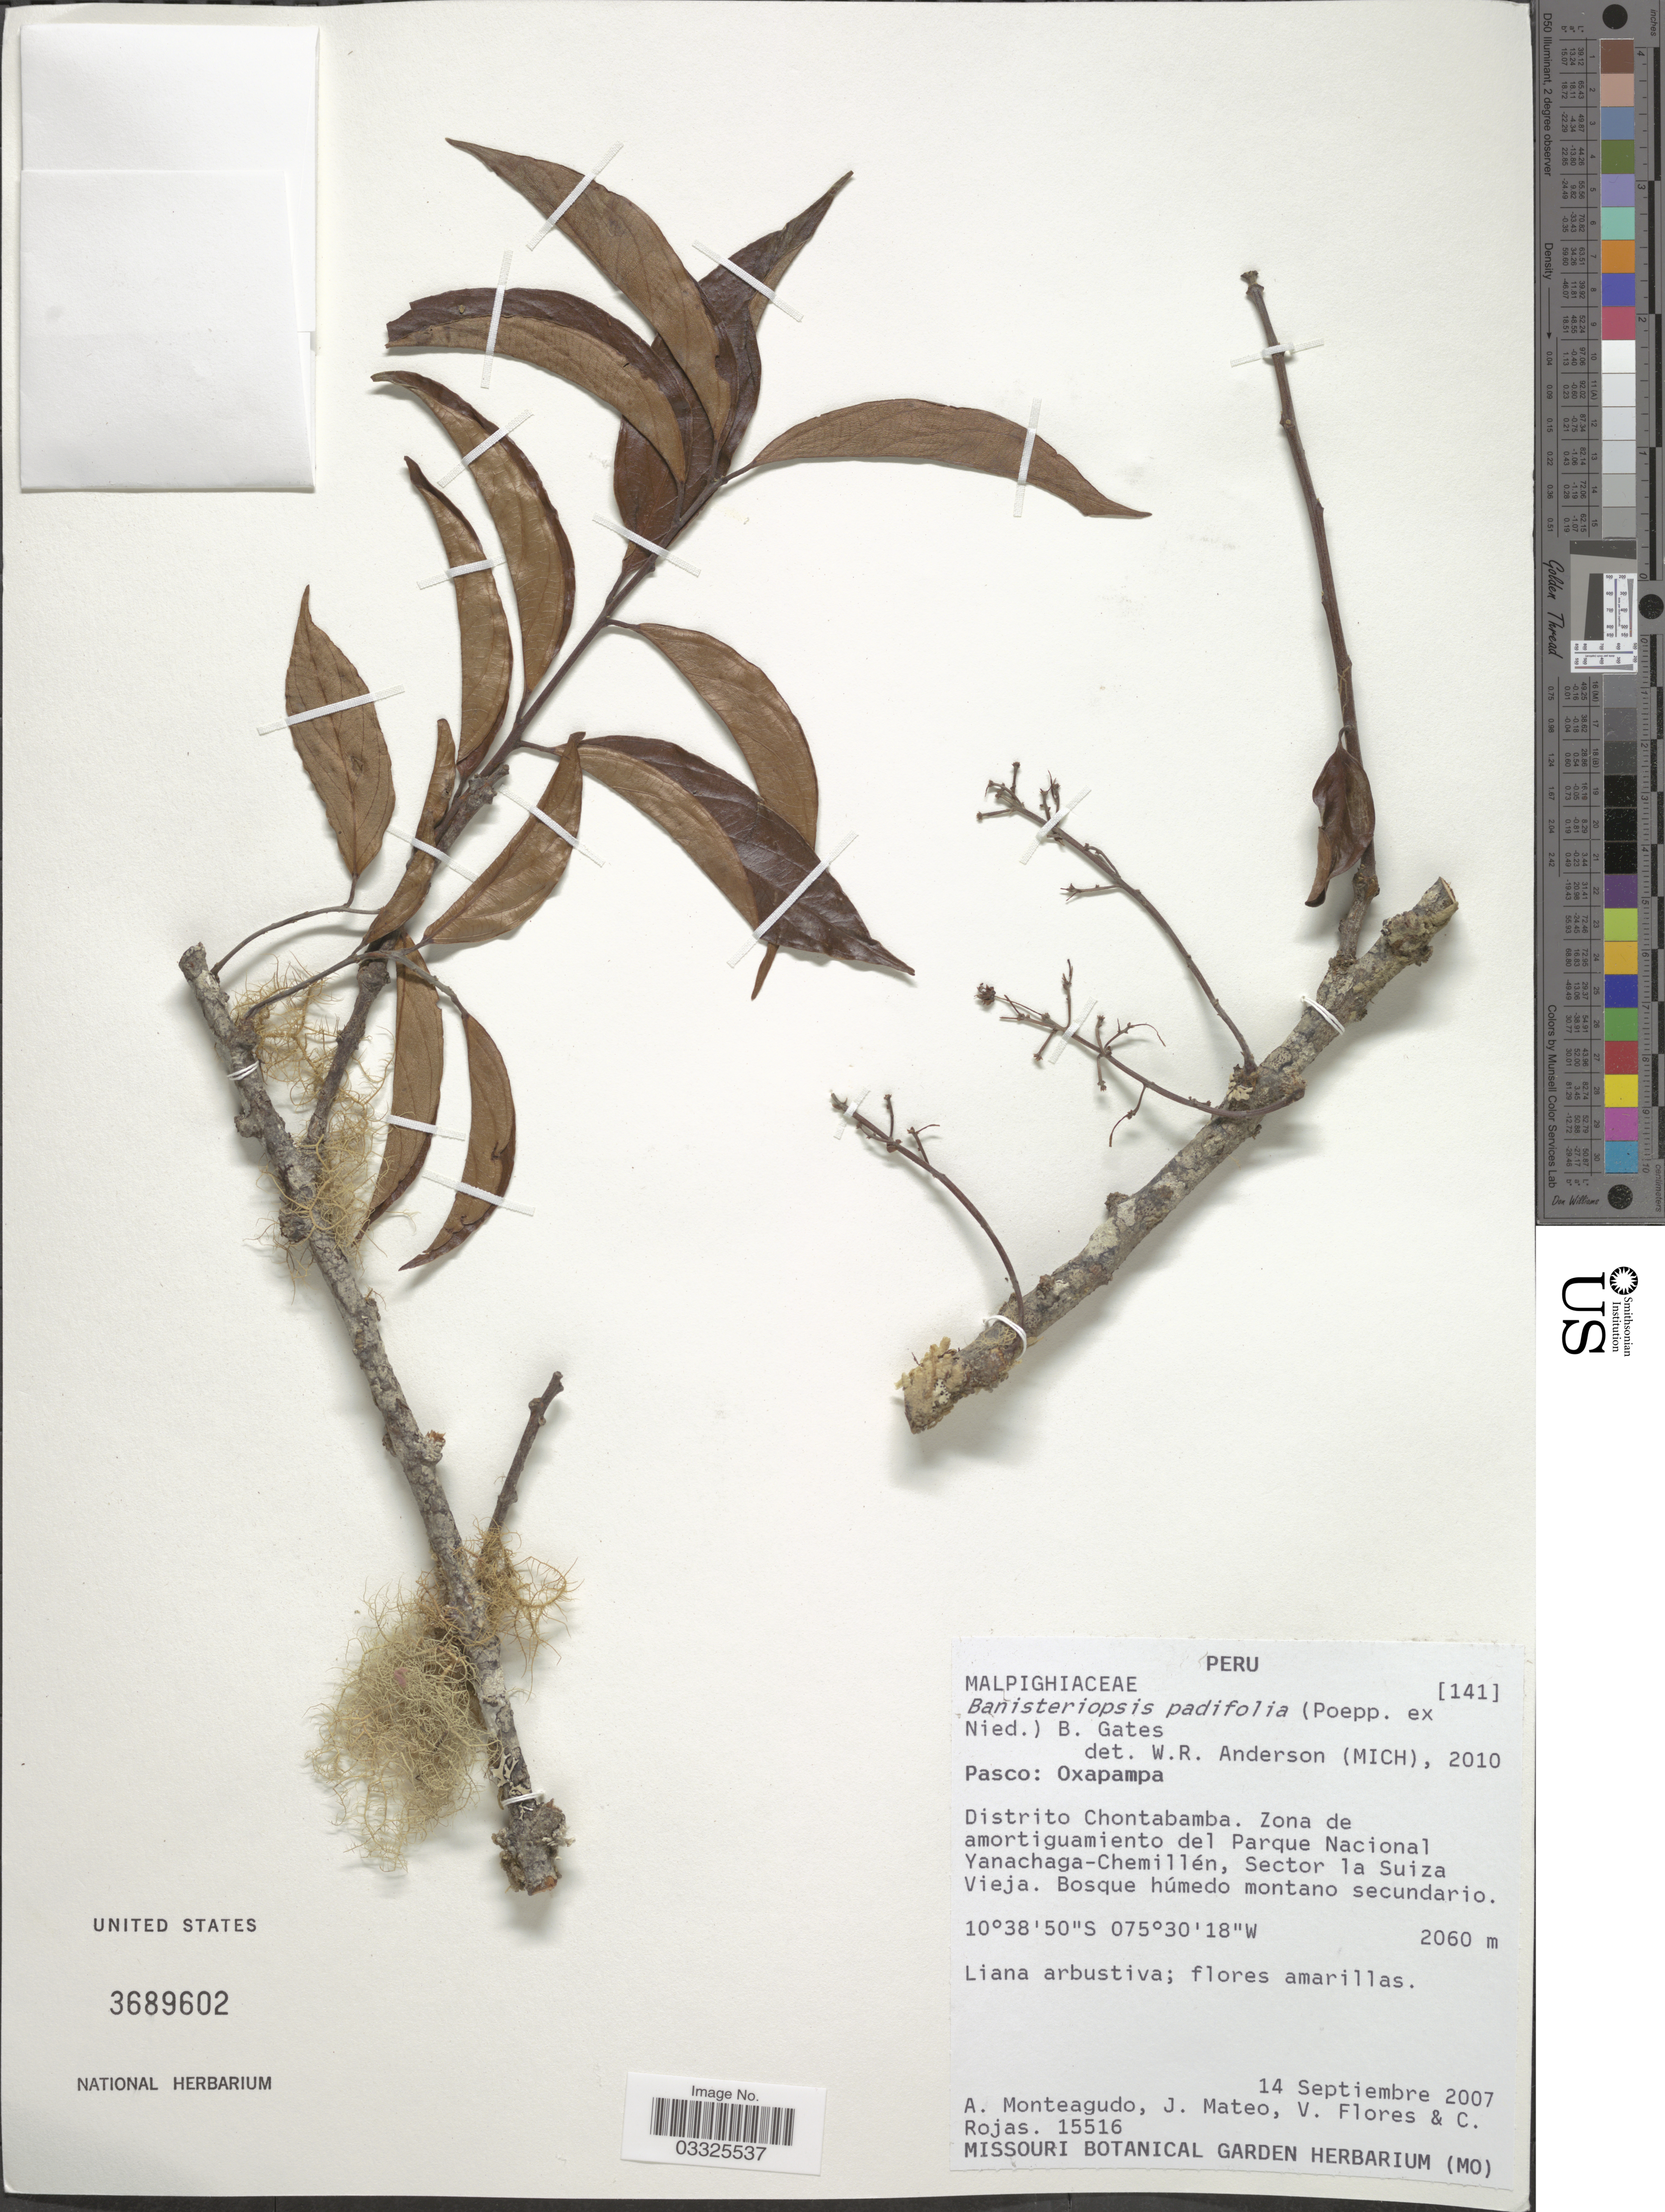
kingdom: Plantae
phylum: Tracheophyta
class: Magnoliopsida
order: Malpighiales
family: Malpighiaceae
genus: Banisteriopsis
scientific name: Banisteriopsis padifolia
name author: (Poepp. ex Nied.) B. Gates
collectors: A. Monteagudo, J. Mateo, V. Flores & C. Rojas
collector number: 15516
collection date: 2007-09-14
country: Peru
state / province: Pasco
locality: Oxapampa. Distrito Chontabamba. Zona de amortiguamiento del Parque Nacional Yanachaga-Chemillén, Sector la Suiza Vieja.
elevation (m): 2060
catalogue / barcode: US 3689602